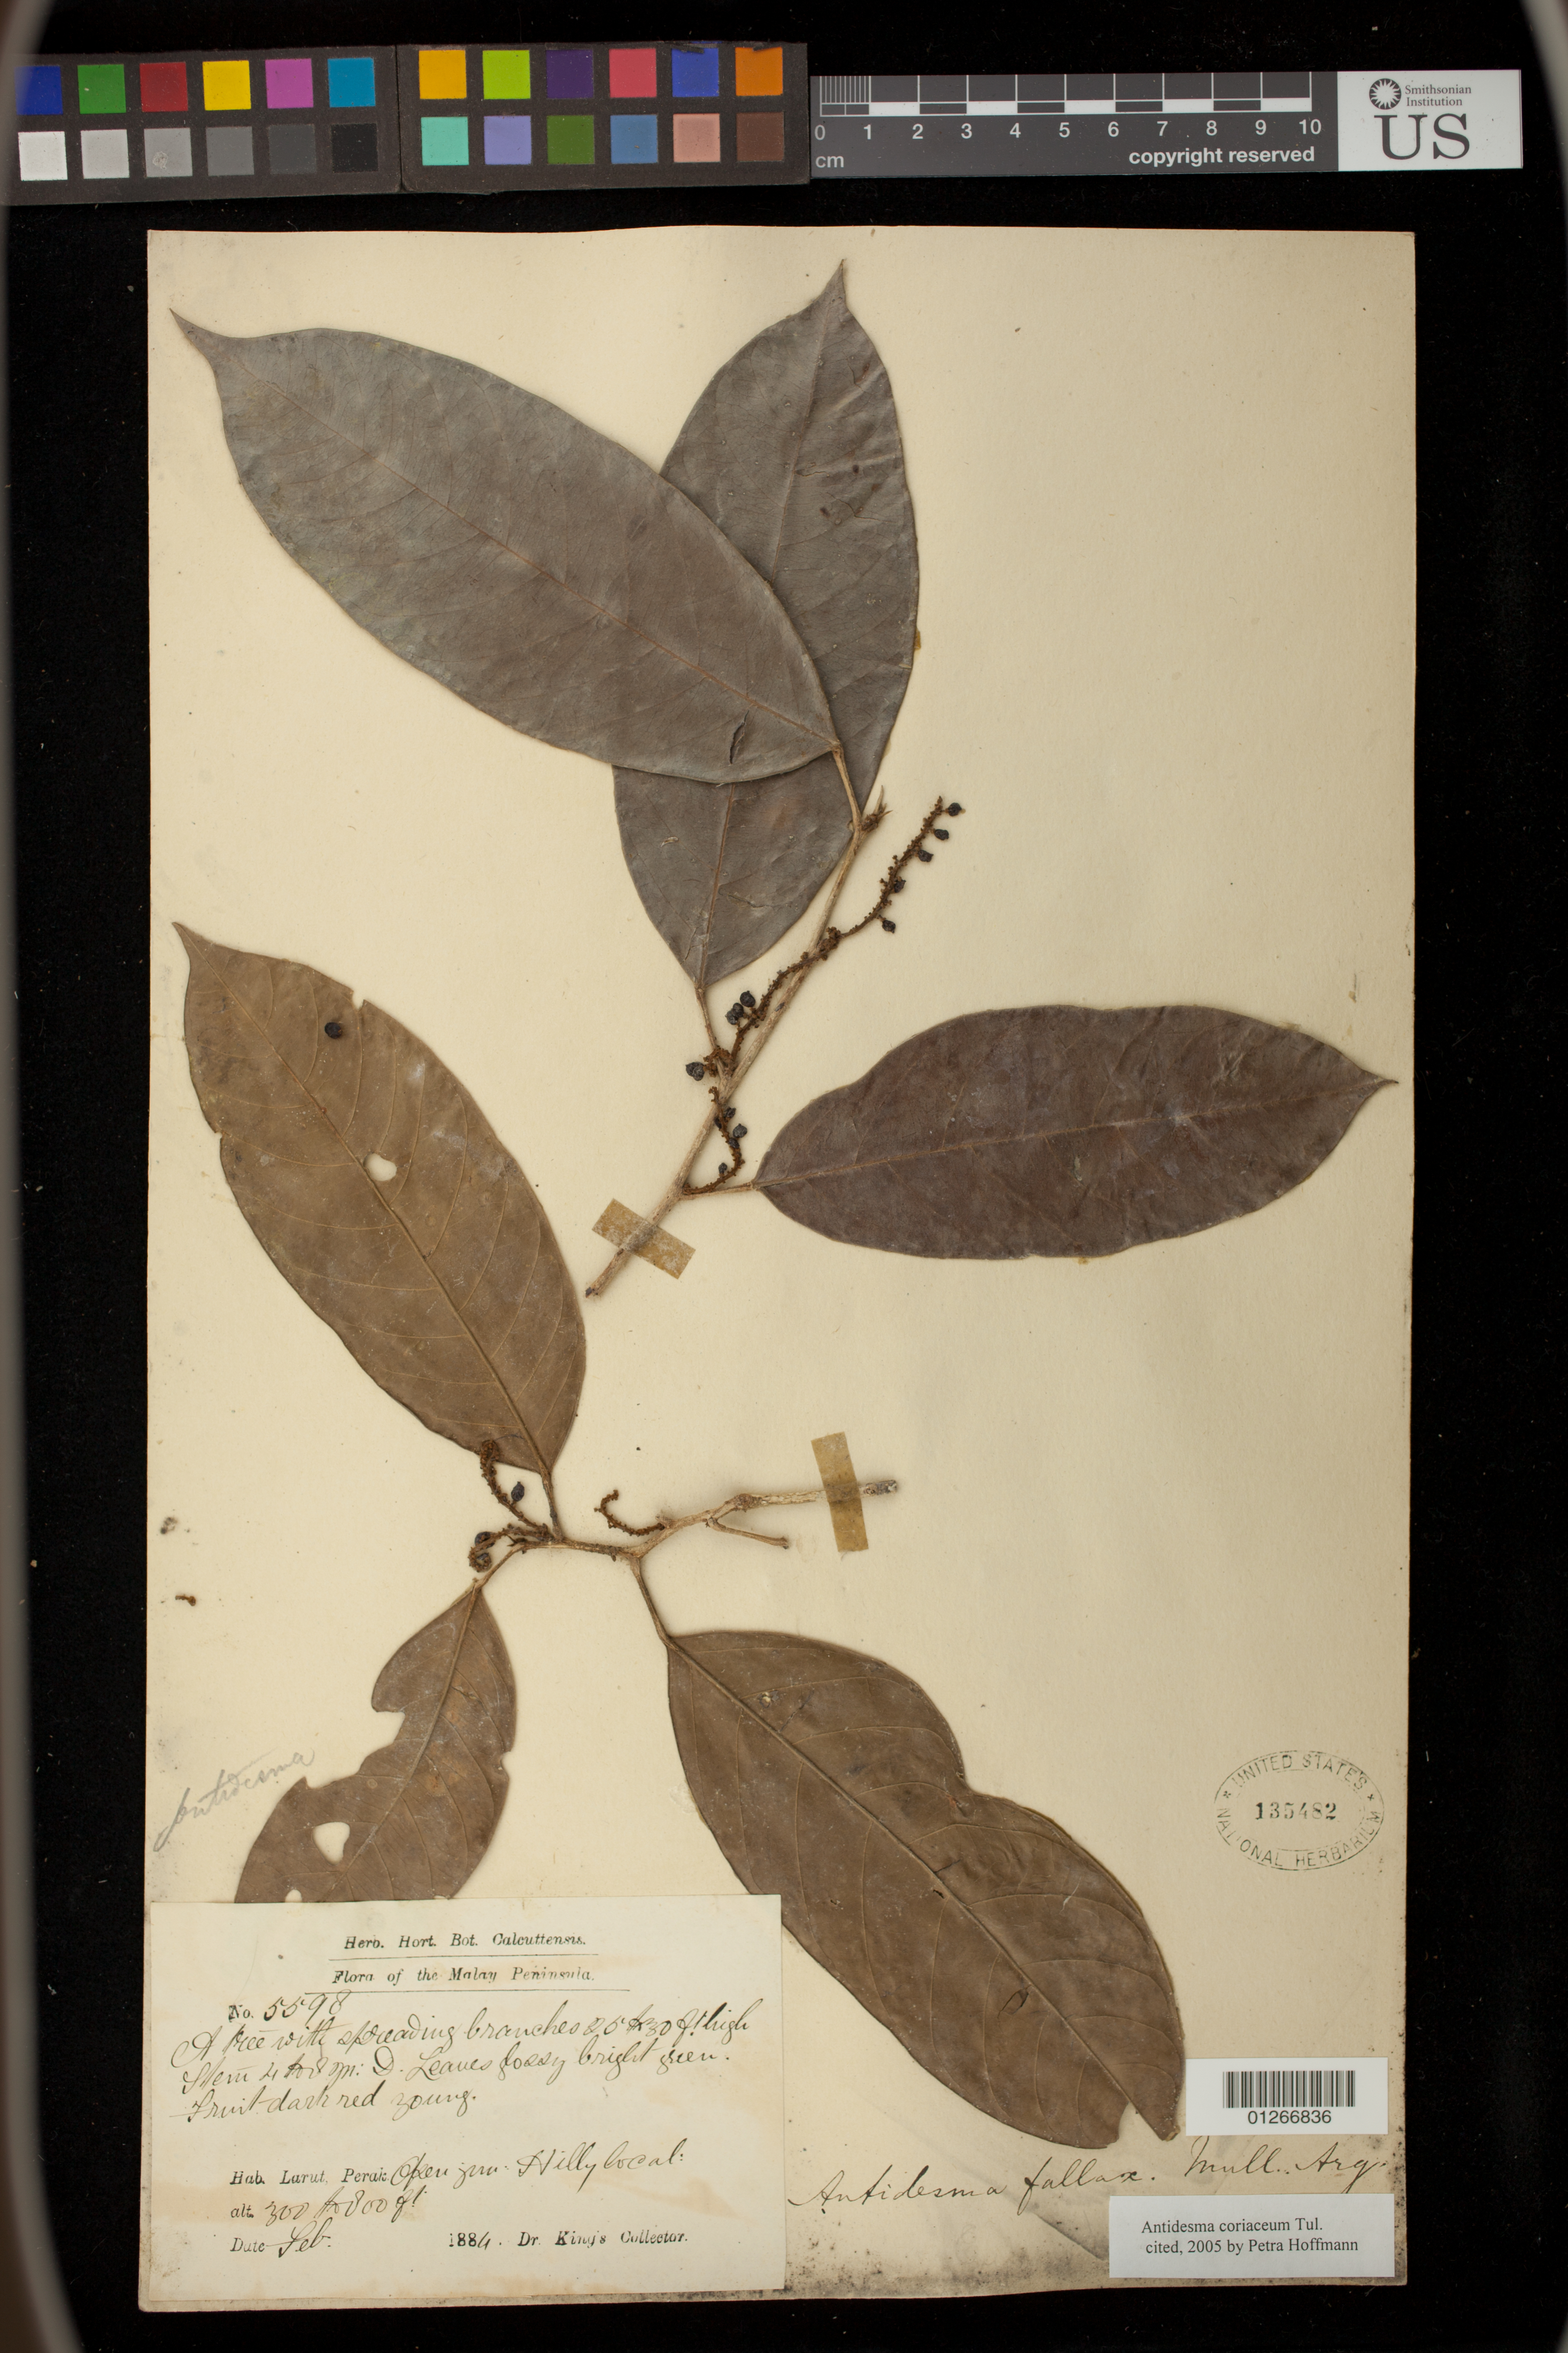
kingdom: Plantae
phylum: Tracheophyta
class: Magnoliopsida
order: Malpighiales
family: Phyllanthaceae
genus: Antidesma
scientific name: Antidesma coriaceum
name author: Tul.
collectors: -. Kings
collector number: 5598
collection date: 1884-02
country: Malaysia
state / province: Perak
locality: Larut, Perak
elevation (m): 91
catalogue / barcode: US 135482